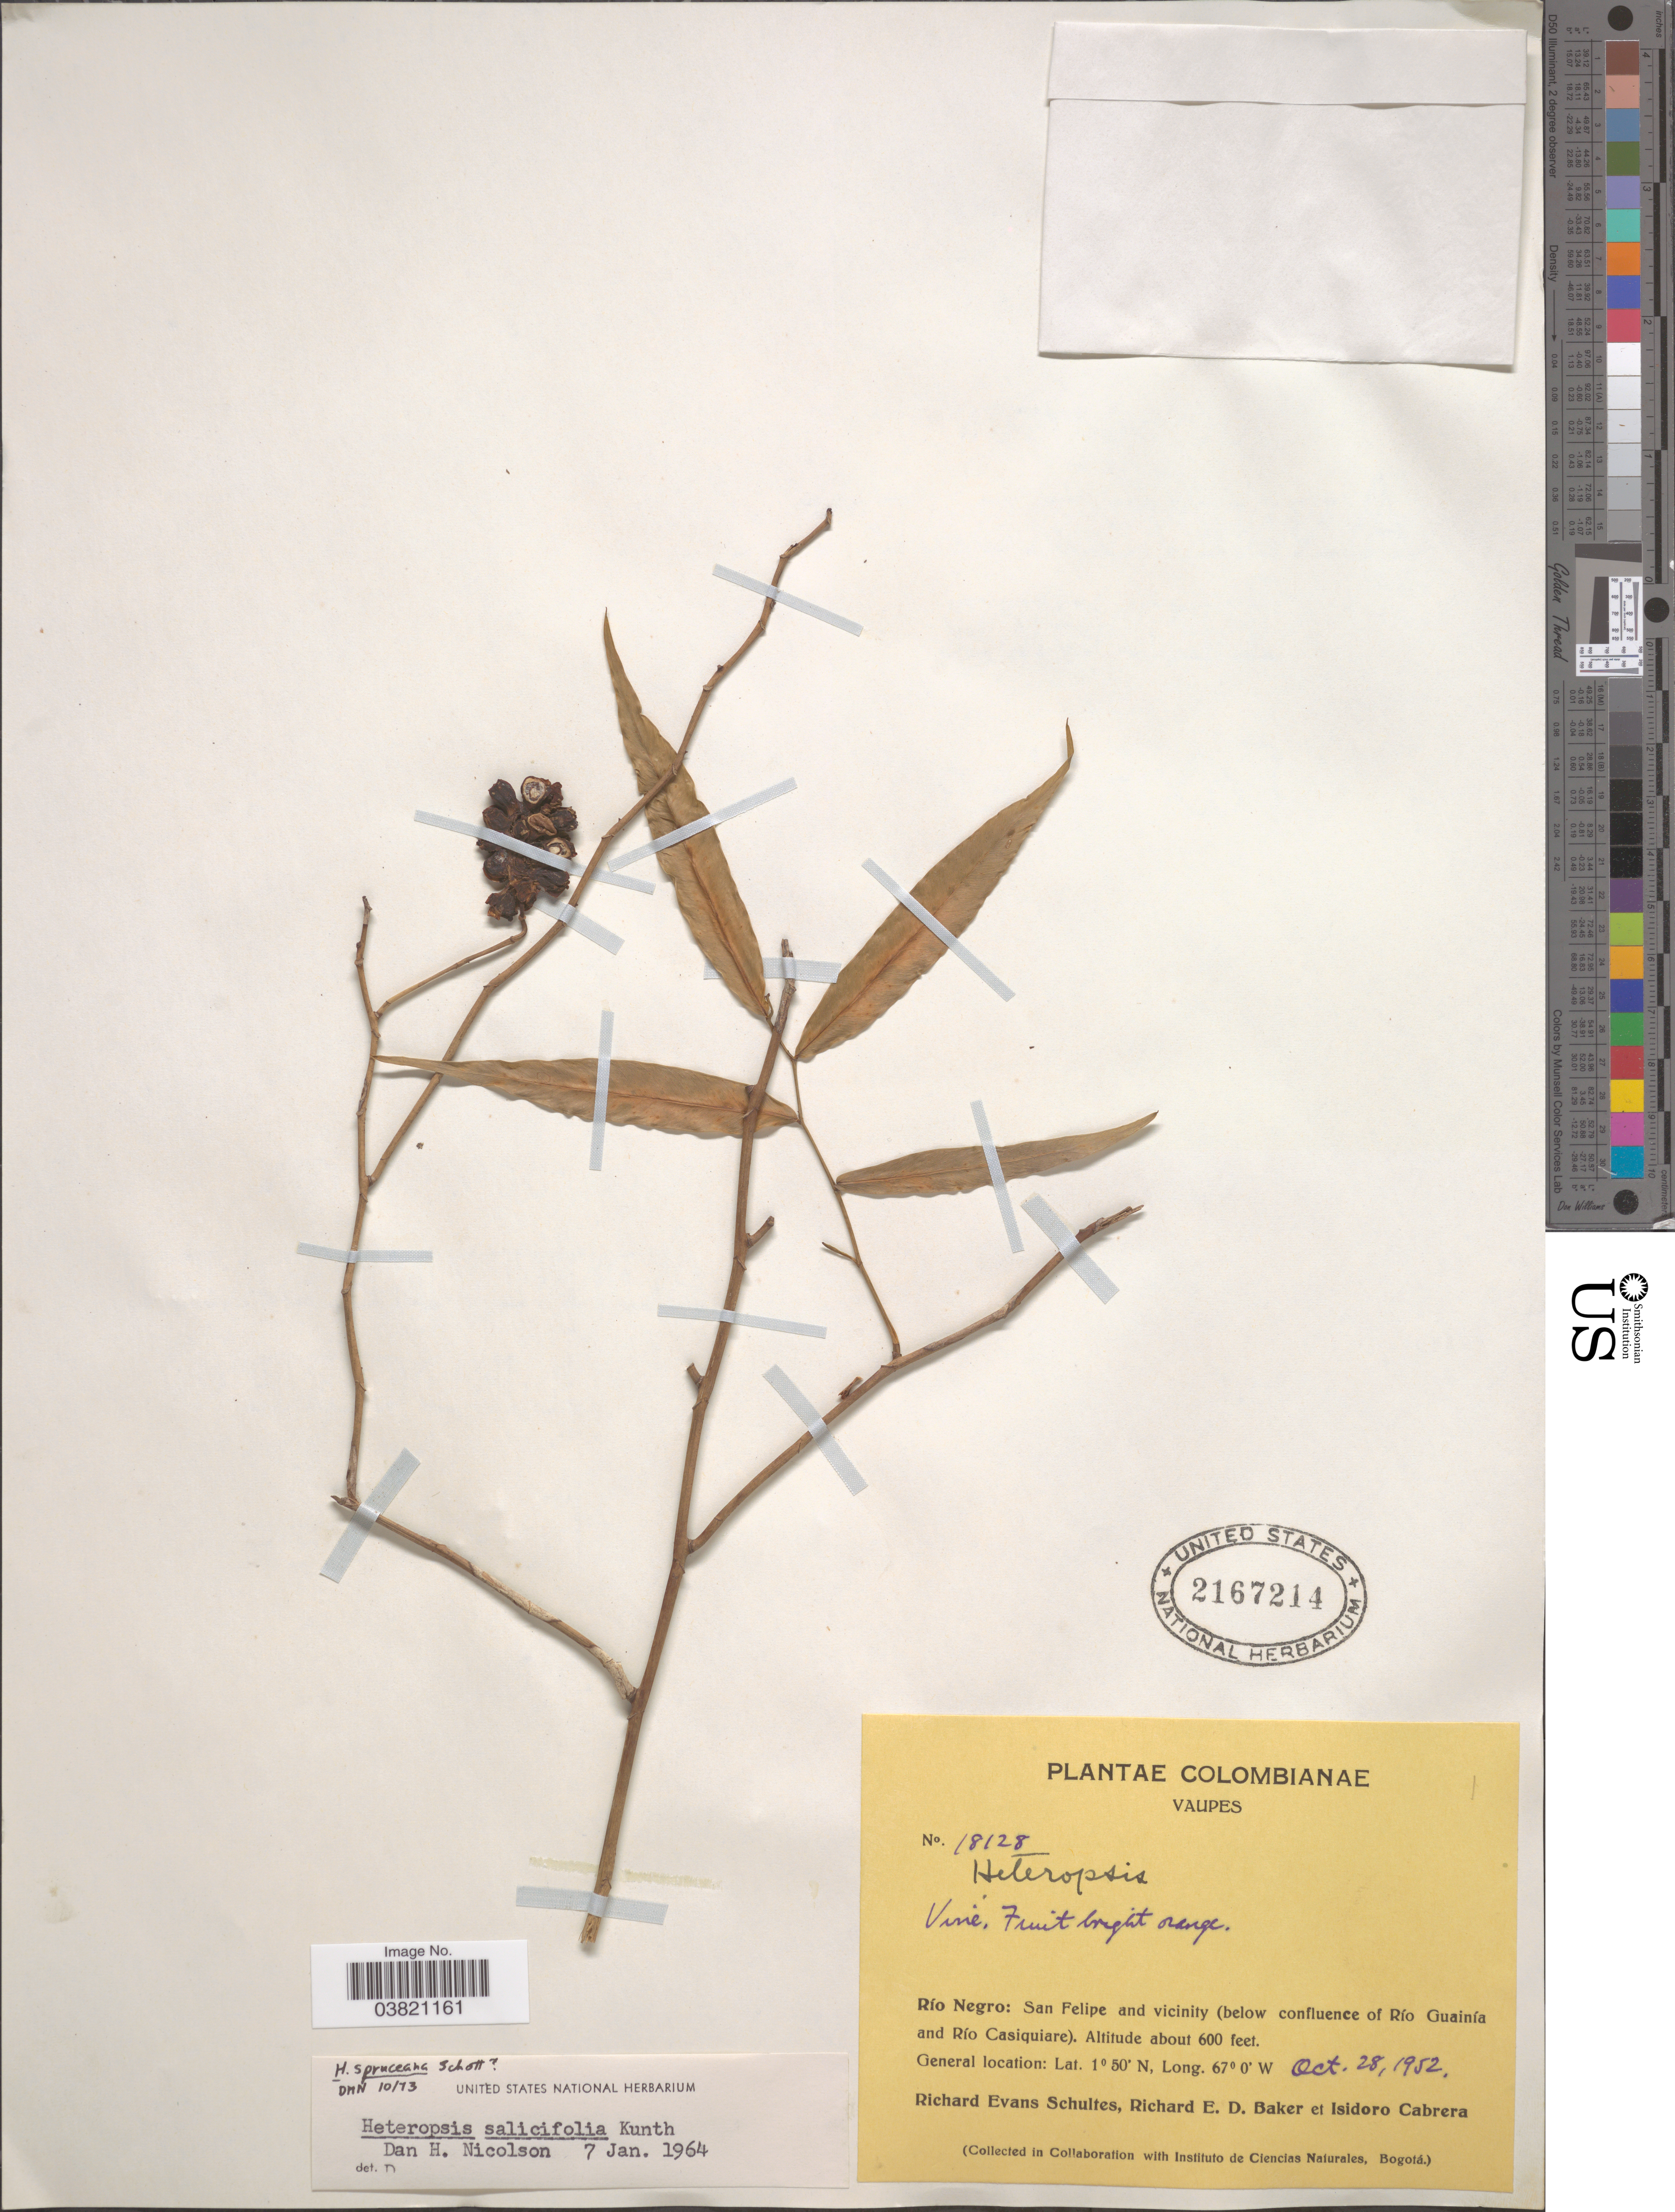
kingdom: Plantae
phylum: Tracheophyta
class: Liliopsida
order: Alismatales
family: Araceae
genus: Heteropsis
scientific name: Heteropsis spruceana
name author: Schott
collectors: R. E. Schultes, R. E. D. Baker & I. Cabrera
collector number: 18128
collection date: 1952-10-28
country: Colombia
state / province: Vaupés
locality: Río Negro: San Felipe and vicinity (below confluence of Río Guainía and Río Casiquiare).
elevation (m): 183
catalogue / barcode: US 2167214